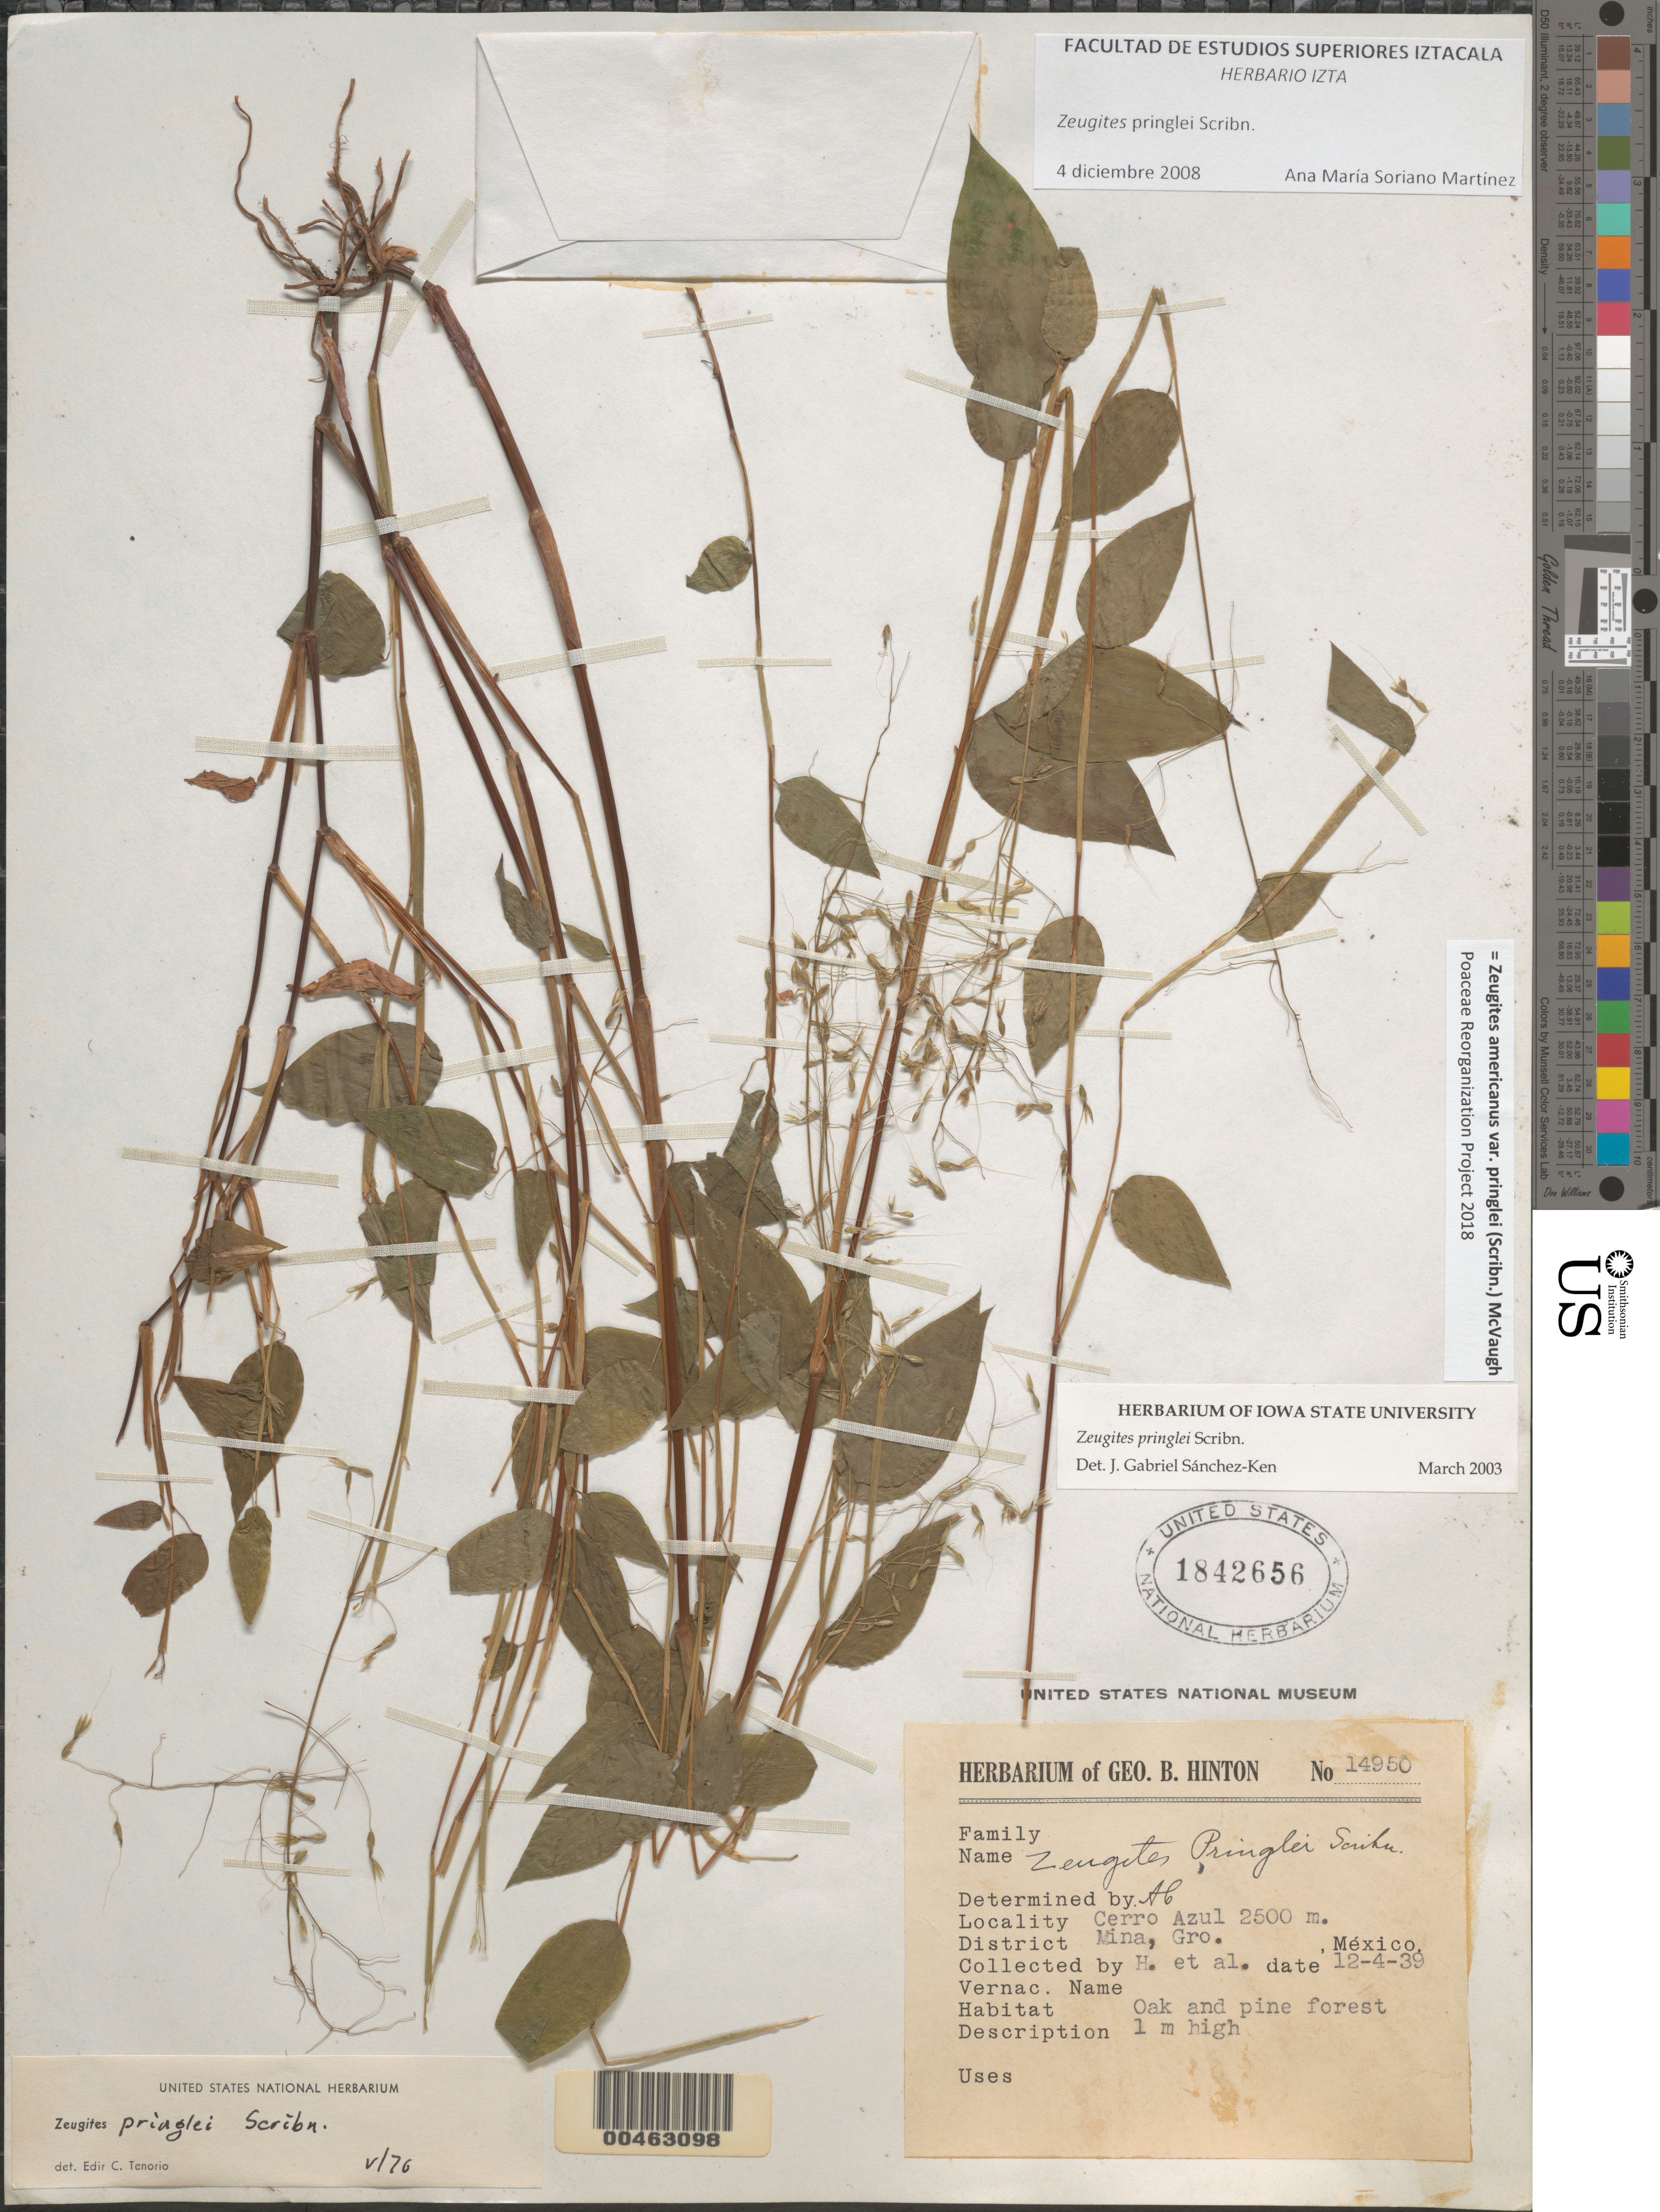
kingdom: Plantae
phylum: Tracheophyta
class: Liliopsida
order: Poales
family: Poaceae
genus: Zeugites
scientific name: Zeugites americanus var. pringlei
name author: (Scribn.) McVaugh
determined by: Poaceae Reorganization Project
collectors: G. B. Hinton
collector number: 14950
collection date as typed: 4 Dec 1939 or 12 Apr 1939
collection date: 1939-04-12 or 1939-12-04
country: Mexico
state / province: Guerrero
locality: Cerro Azul, Mina Dist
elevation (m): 2500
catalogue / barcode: US 1842656